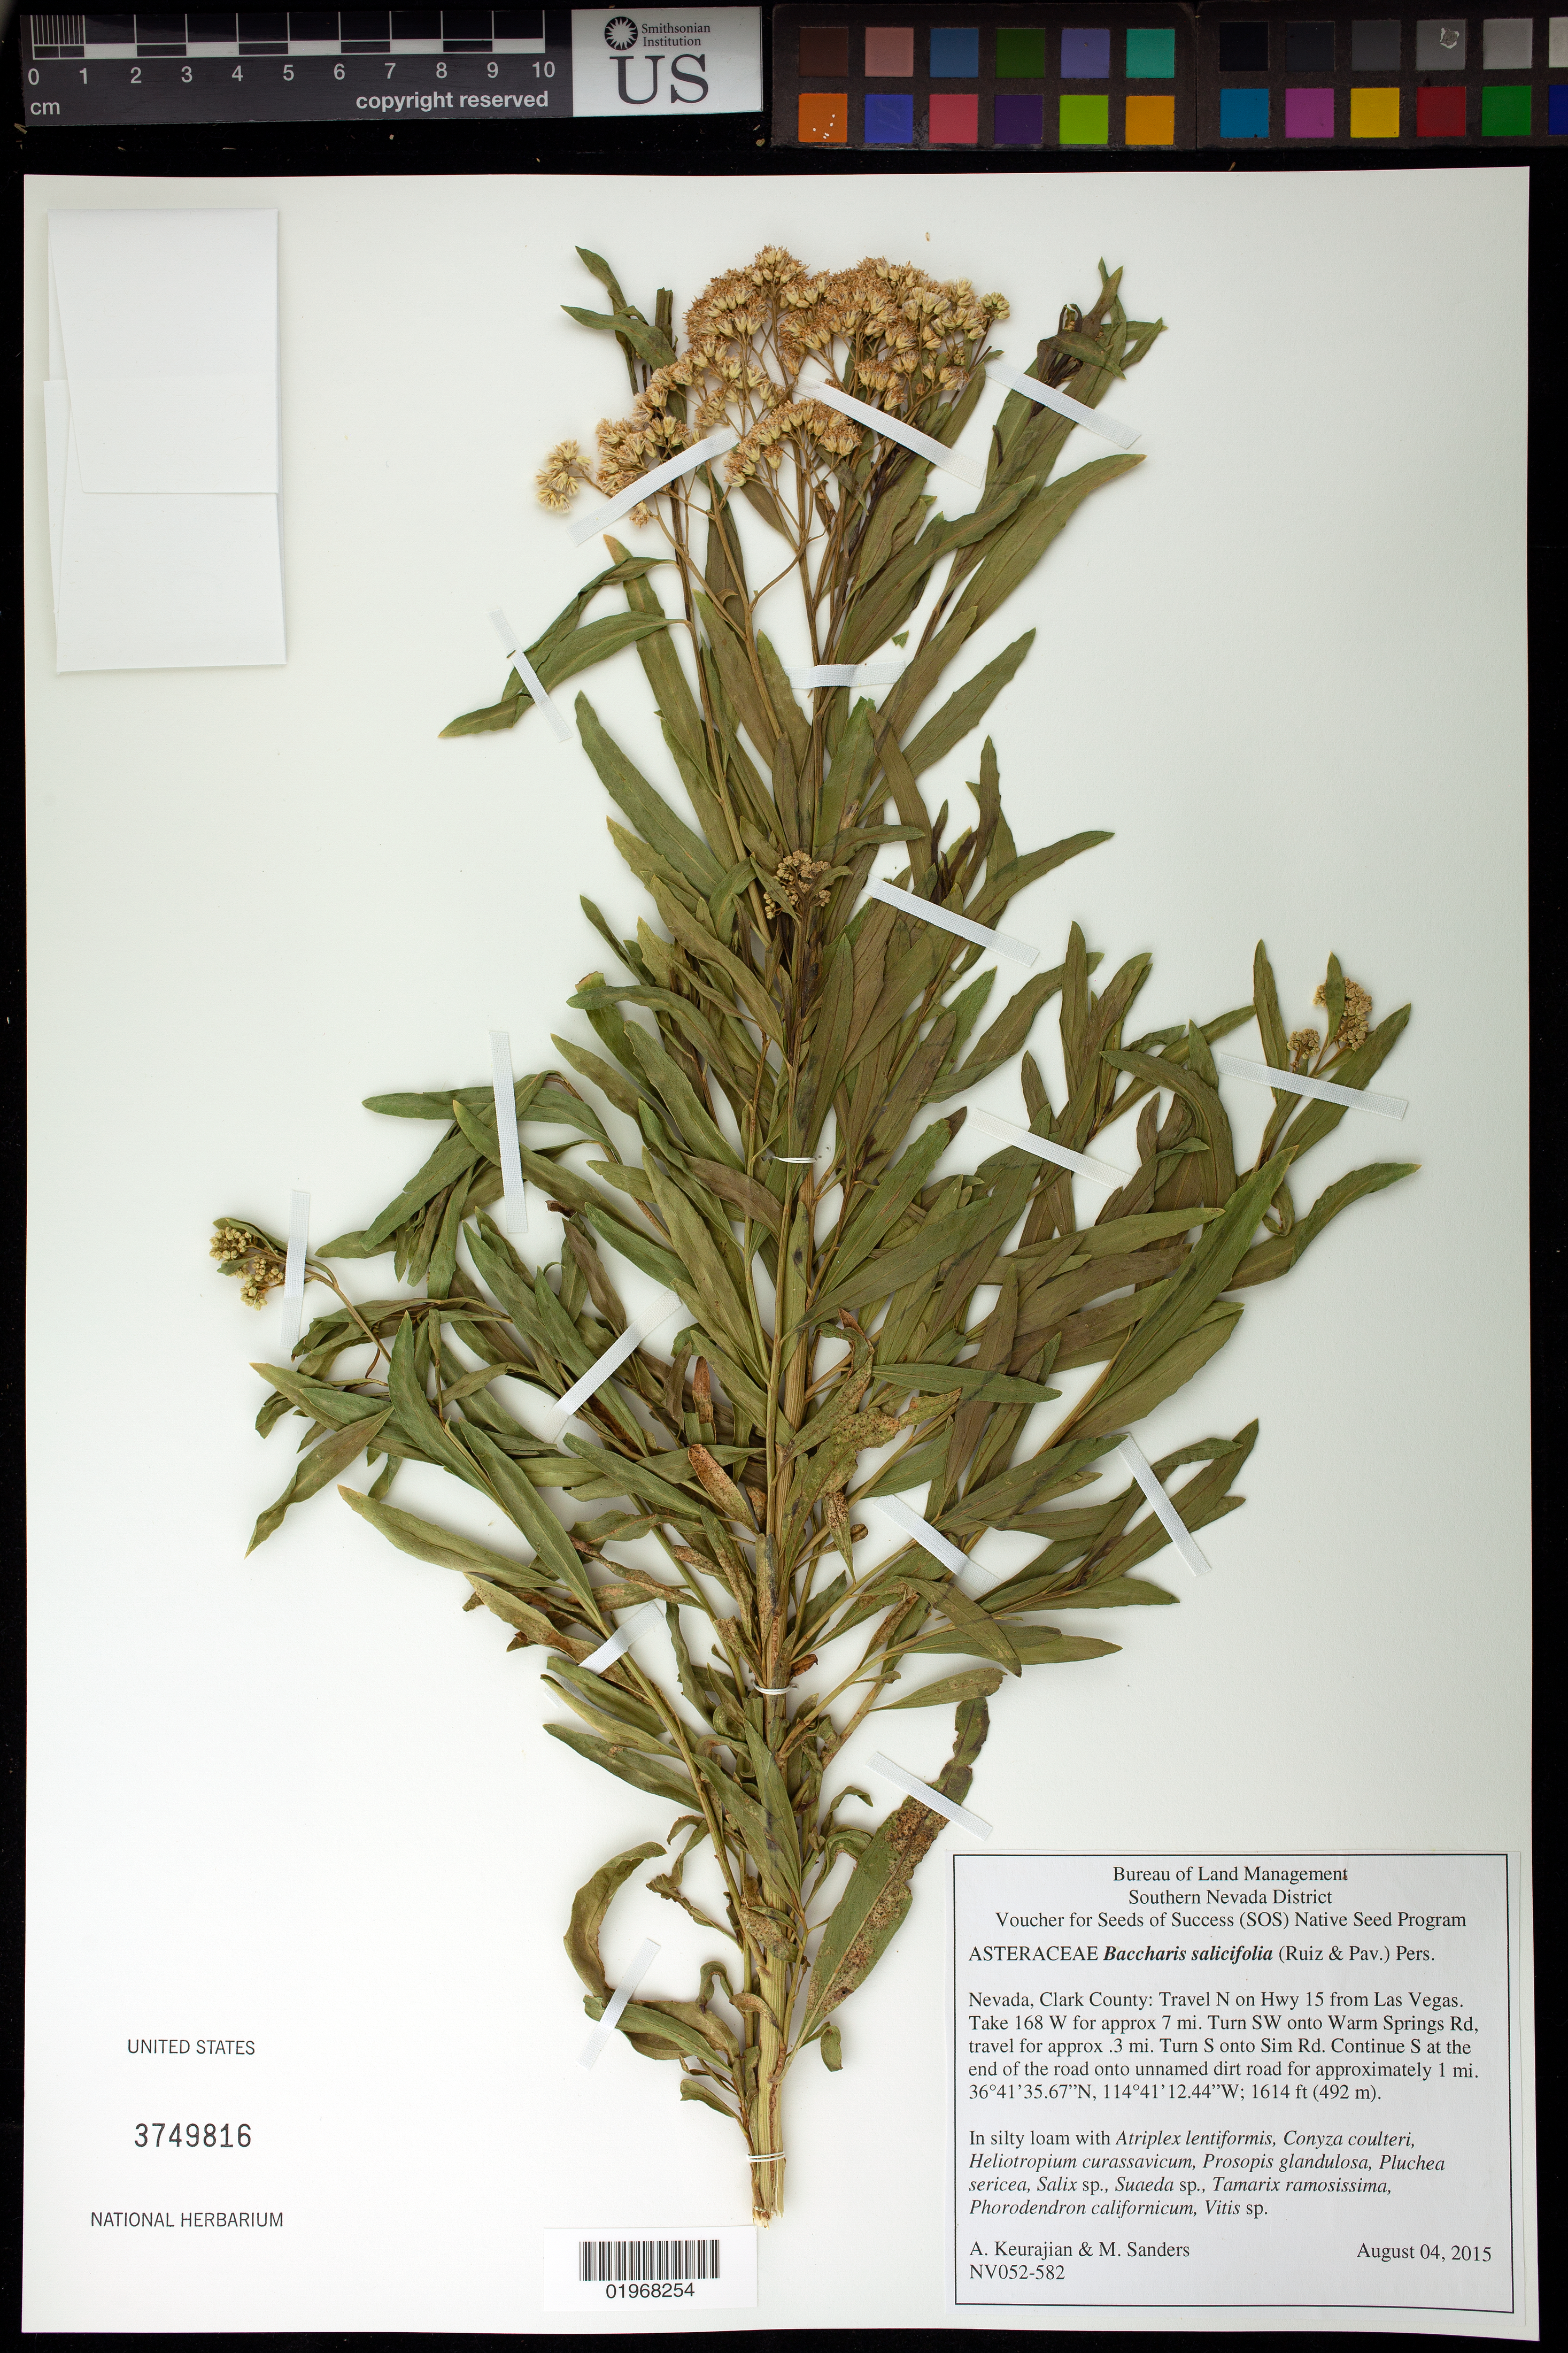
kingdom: Plantae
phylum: Tracheophyta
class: Magnoliopsida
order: Asterales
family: Asteraceae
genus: Baccharis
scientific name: Baccharis salicifolia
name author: (Ruiz & Pav.) Pers.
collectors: A. Keurajian & M. Sanders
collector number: NV052-582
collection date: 2015-08-04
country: United States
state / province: Nevada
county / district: Clark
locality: S at the end of the Sim Rd.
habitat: In silty loam with Pulchea sericea, Salix sp., Suaeda sp, Vitis sp., et.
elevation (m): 492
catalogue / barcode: US 3749816